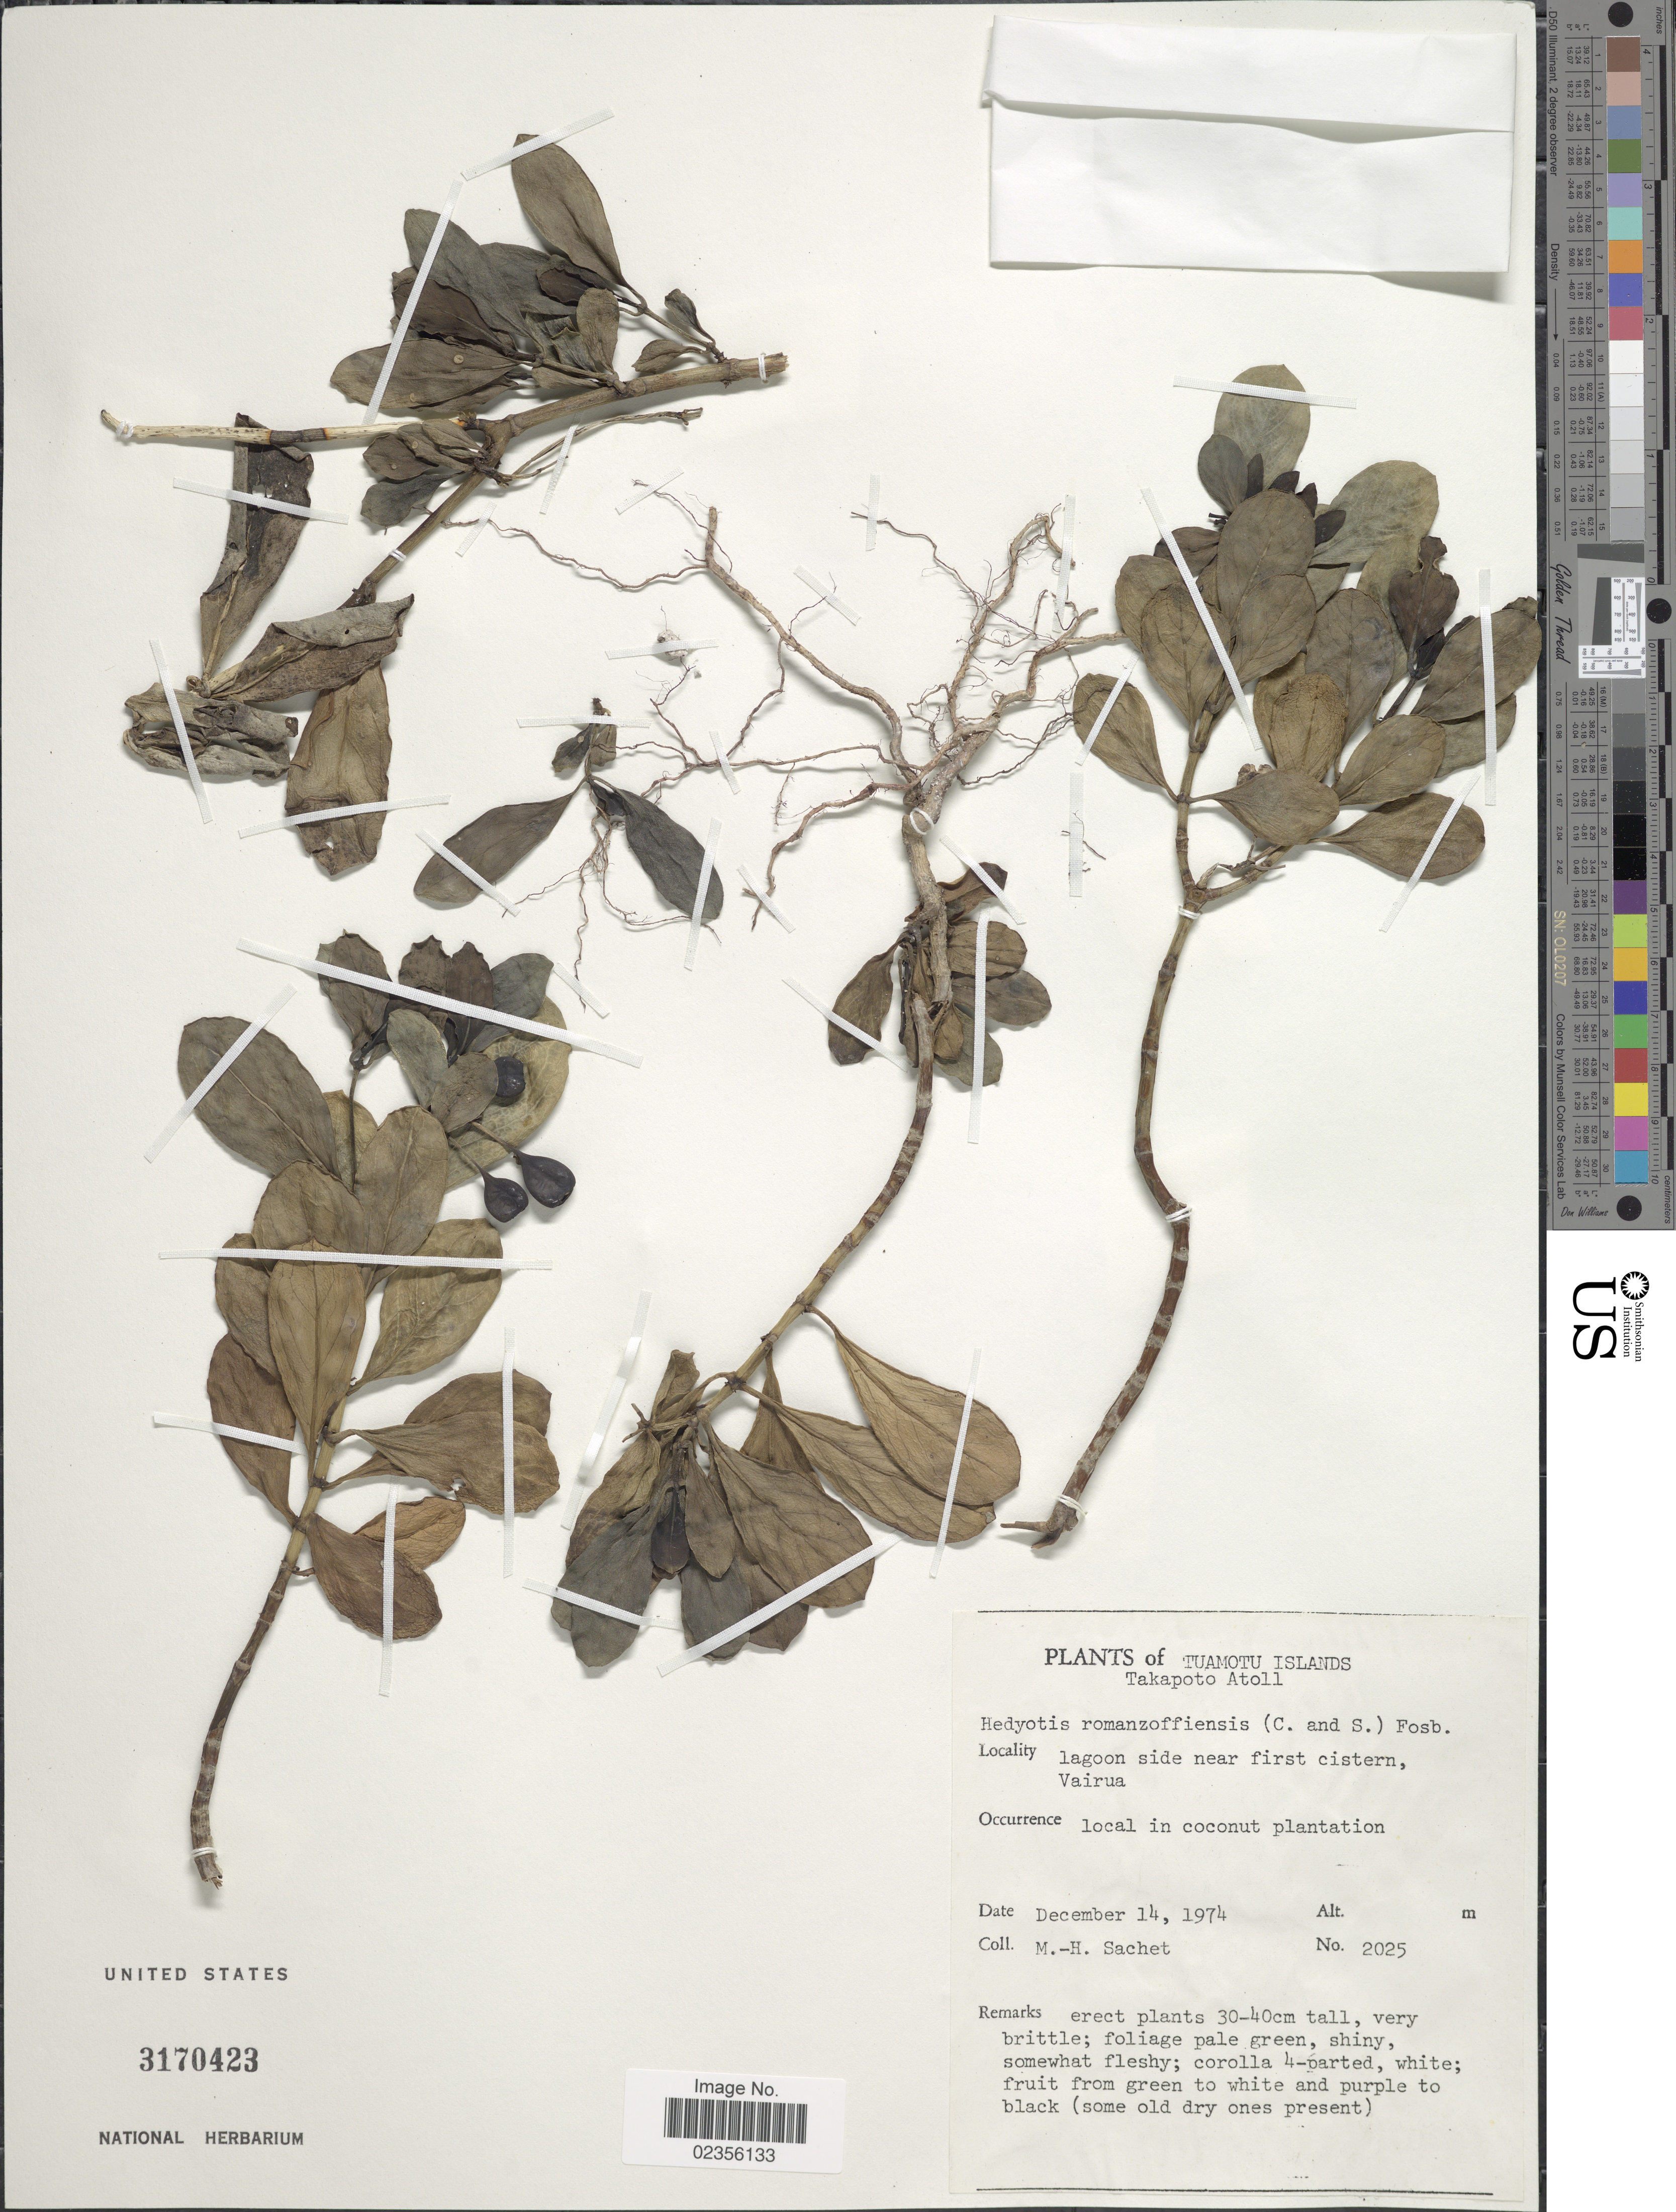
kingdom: Plantae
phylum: Tracheophyta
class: Magnoliopsida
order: Gentianales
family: Rubiaceae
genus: Kadua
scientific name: Kadua romanzoffiensis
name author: Cham. & Schltdl.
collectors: M.-H. Sachet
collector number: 2025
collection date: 1974-12-14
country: French Polynesia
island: Takapoto Atoll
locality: Tuamotu Islands. Takapoto Atoll. Lagoon side near first cistern, Vairua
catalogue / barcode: US 3170423